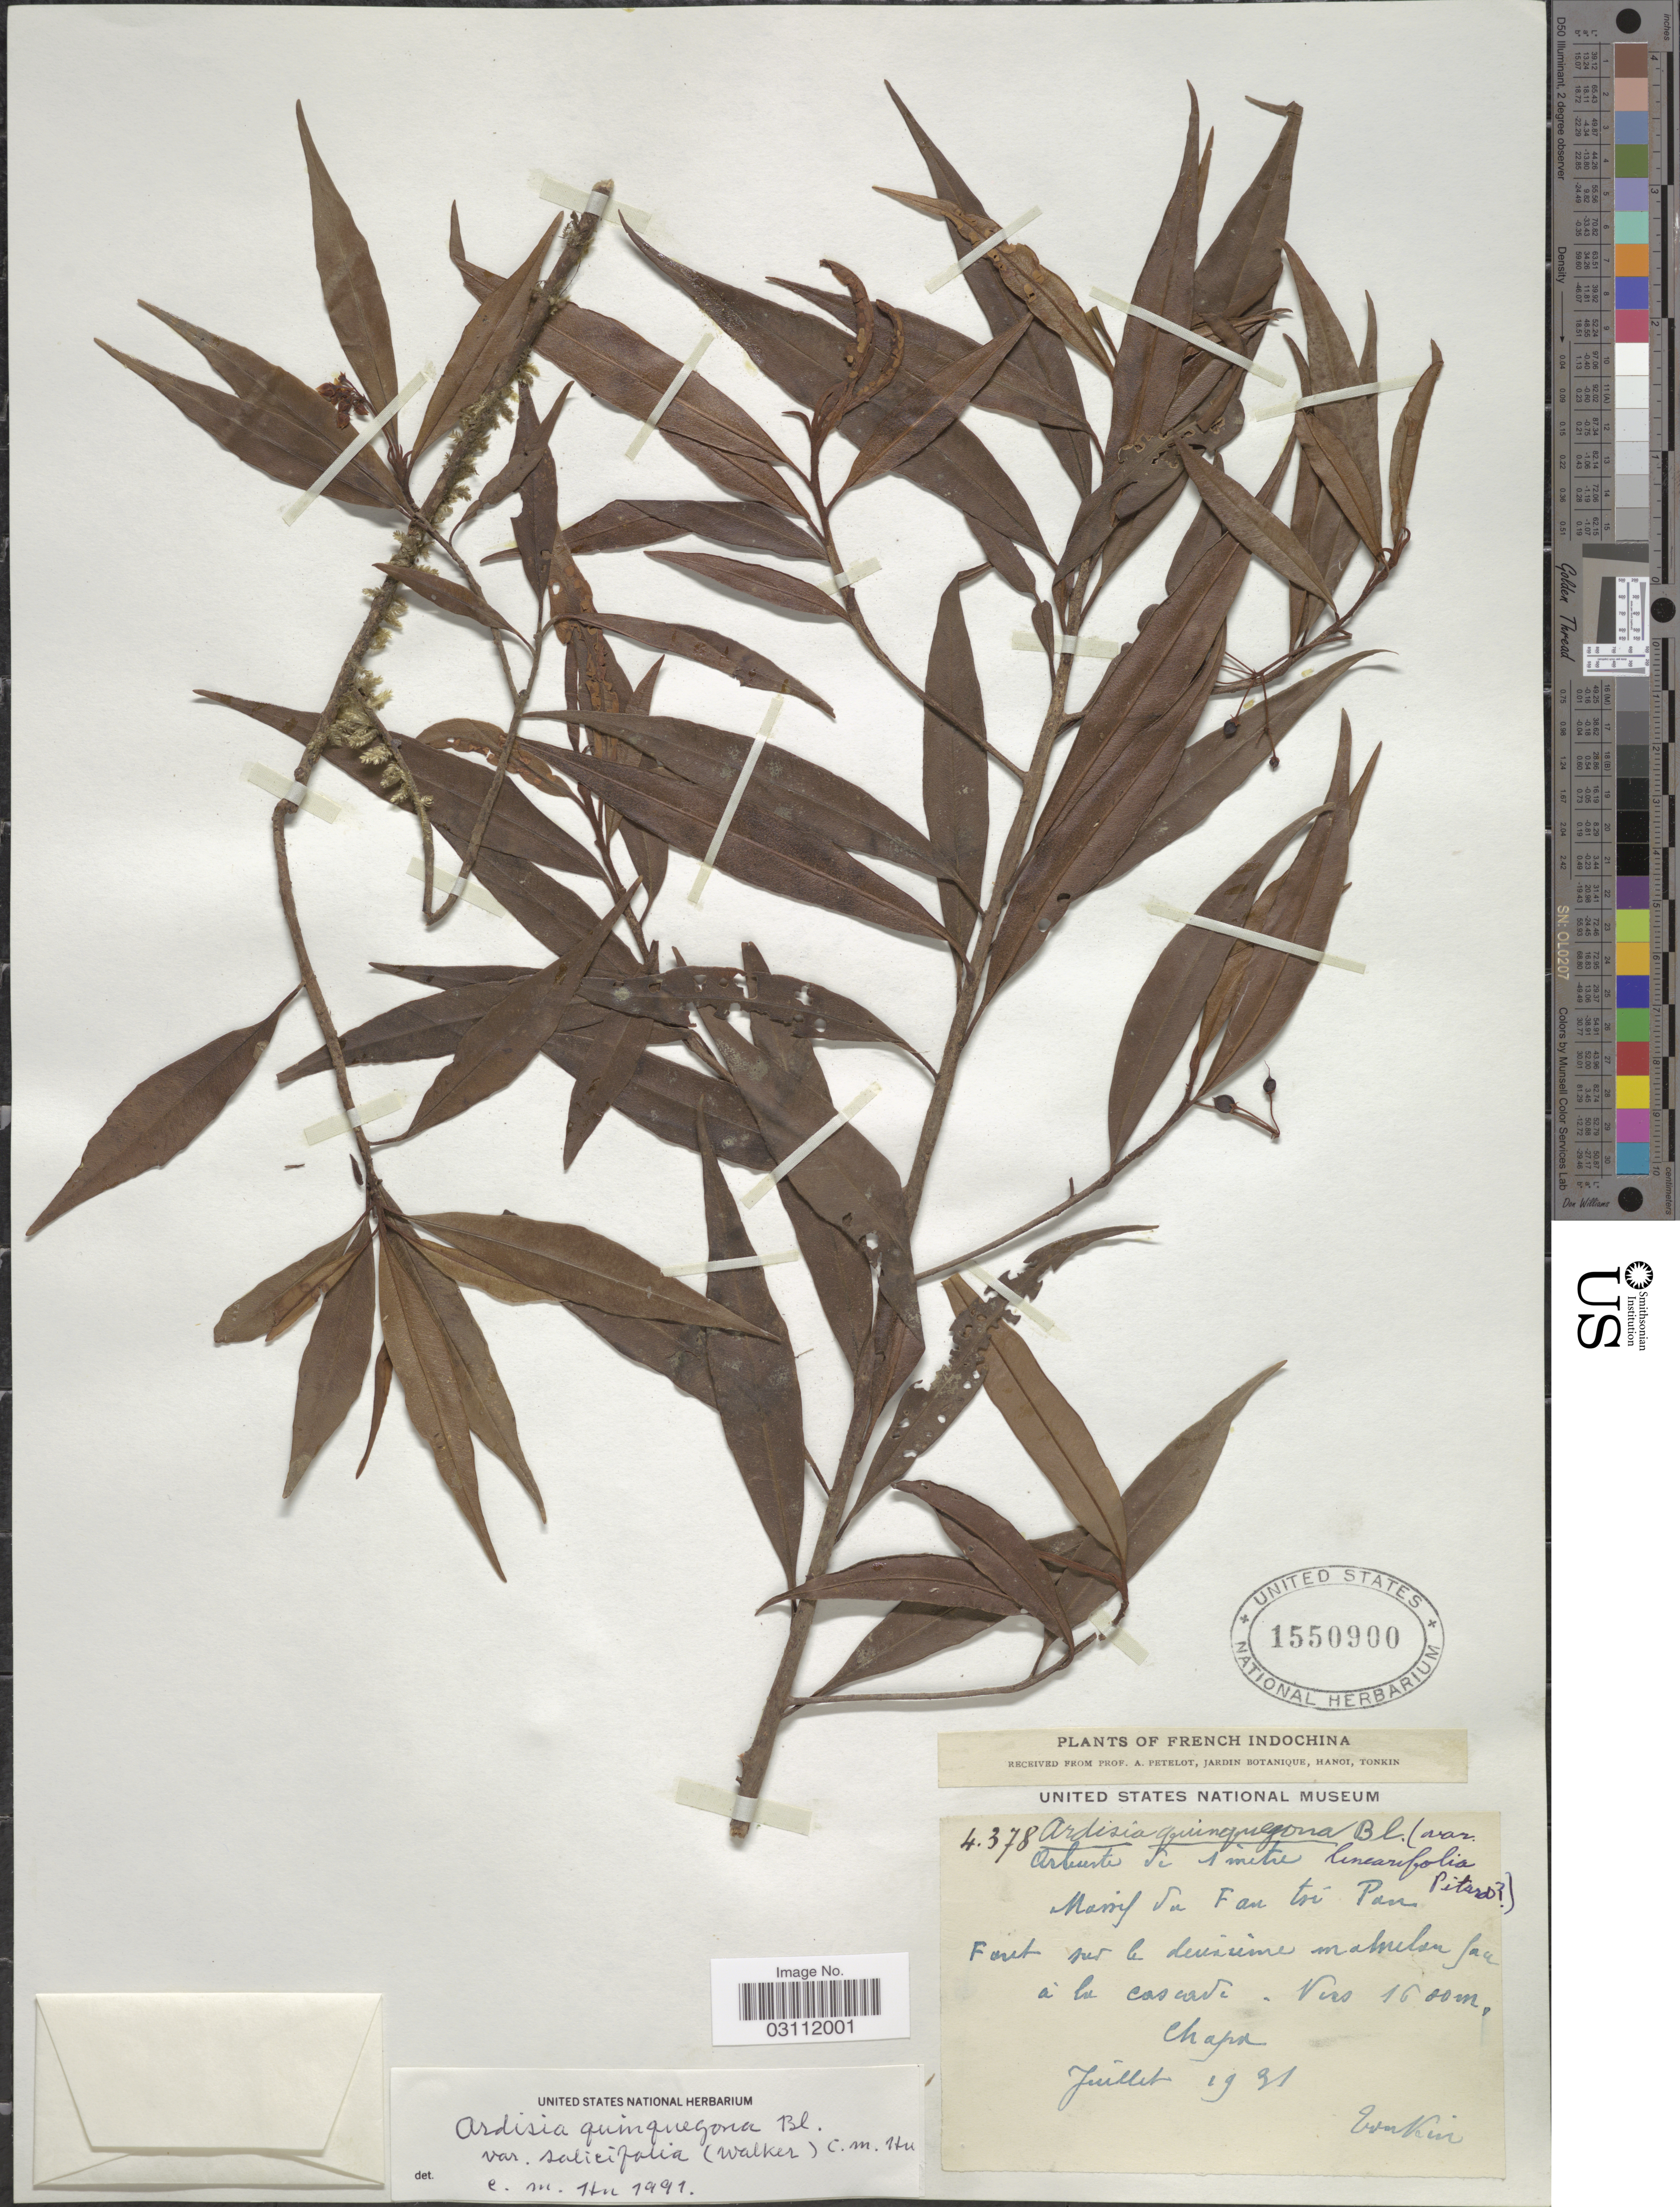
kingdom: Plantae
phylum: Tracheophyta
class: Magnoliopsida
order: Ericales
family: Primulaceae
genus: Ardisia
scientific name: Ardisia quinquegona var. linearifolia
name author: Pit.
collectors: A. Petelot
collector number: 4378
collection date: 1931-07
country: Vietnam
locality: French Indochina, Massif du Fan tsí Pau, Chapa.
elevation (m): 1600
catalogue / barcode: US 1550900